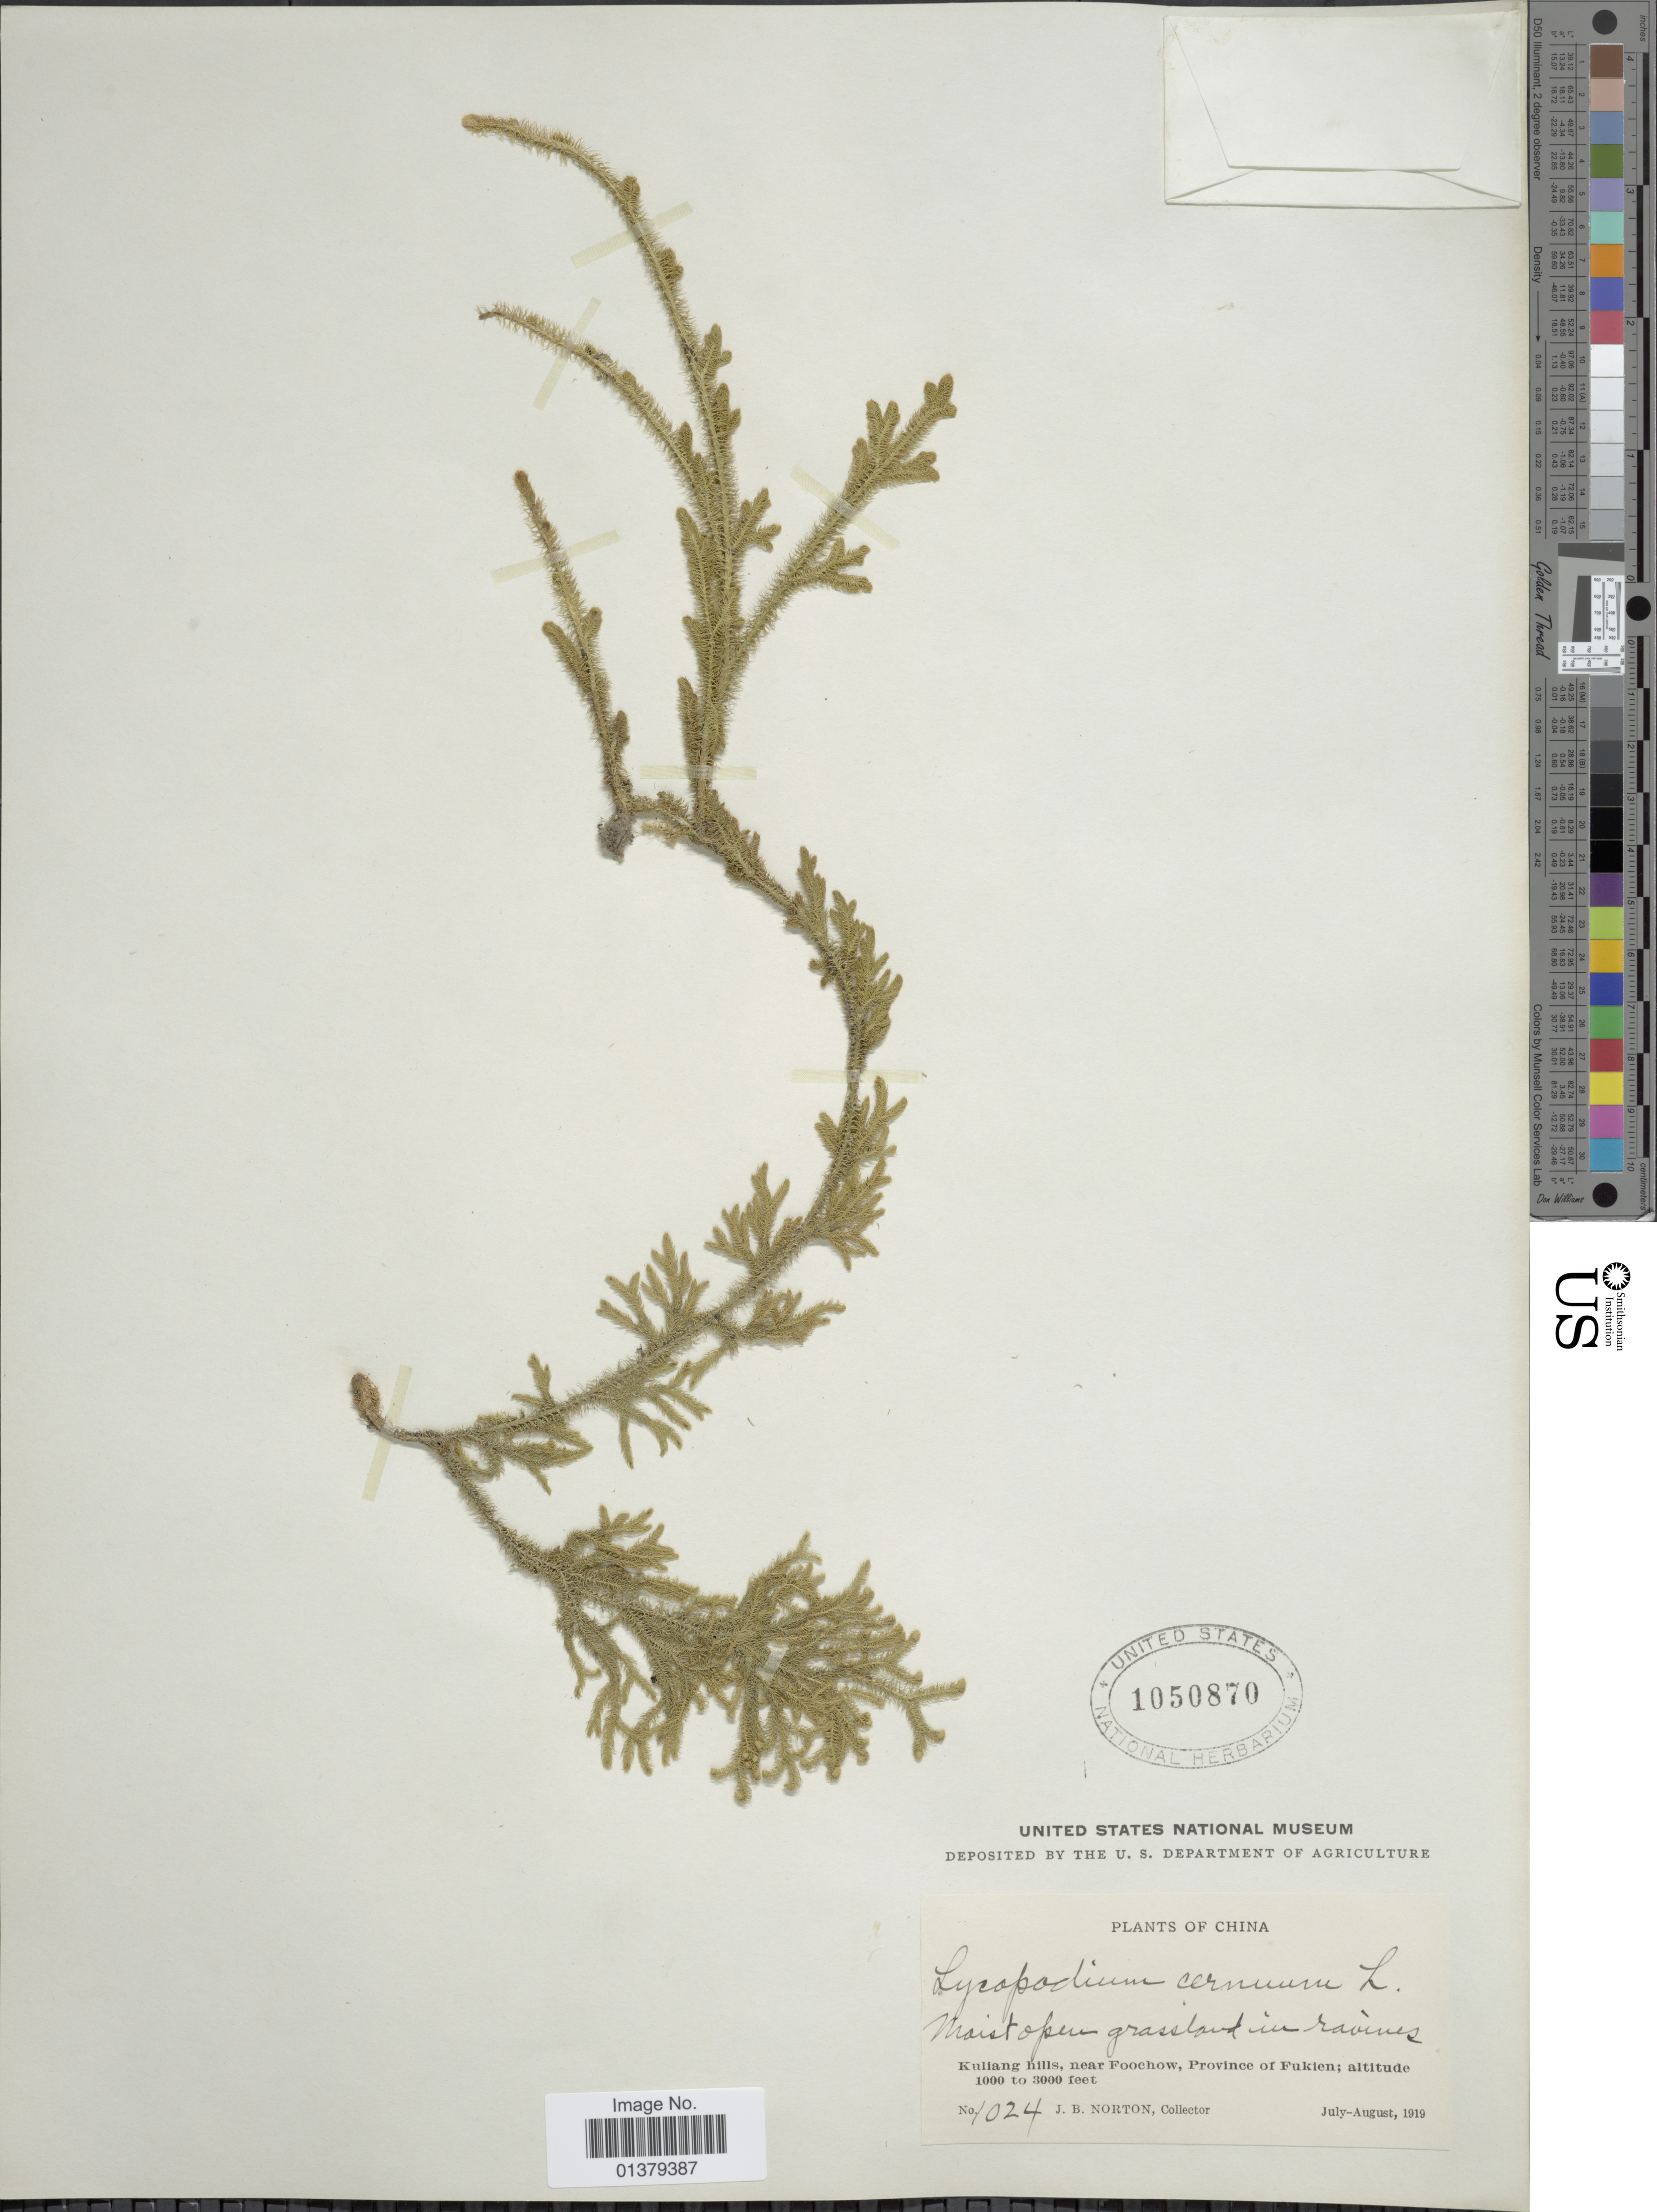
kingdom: Plantae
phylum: Tracheophyta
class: Lycopodiopsida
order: Lycopodiales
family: Lycopodiaceae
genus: Palhinhaea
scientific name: Palhinhaea cernua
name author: (L.) Vasc. & Franco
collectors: J. B. Norton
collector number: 1024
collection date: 1919-07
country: China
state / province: Fujian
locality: Kuliang hills, near Foochow, province of Fukien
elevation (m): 305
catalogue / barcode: US 1050870